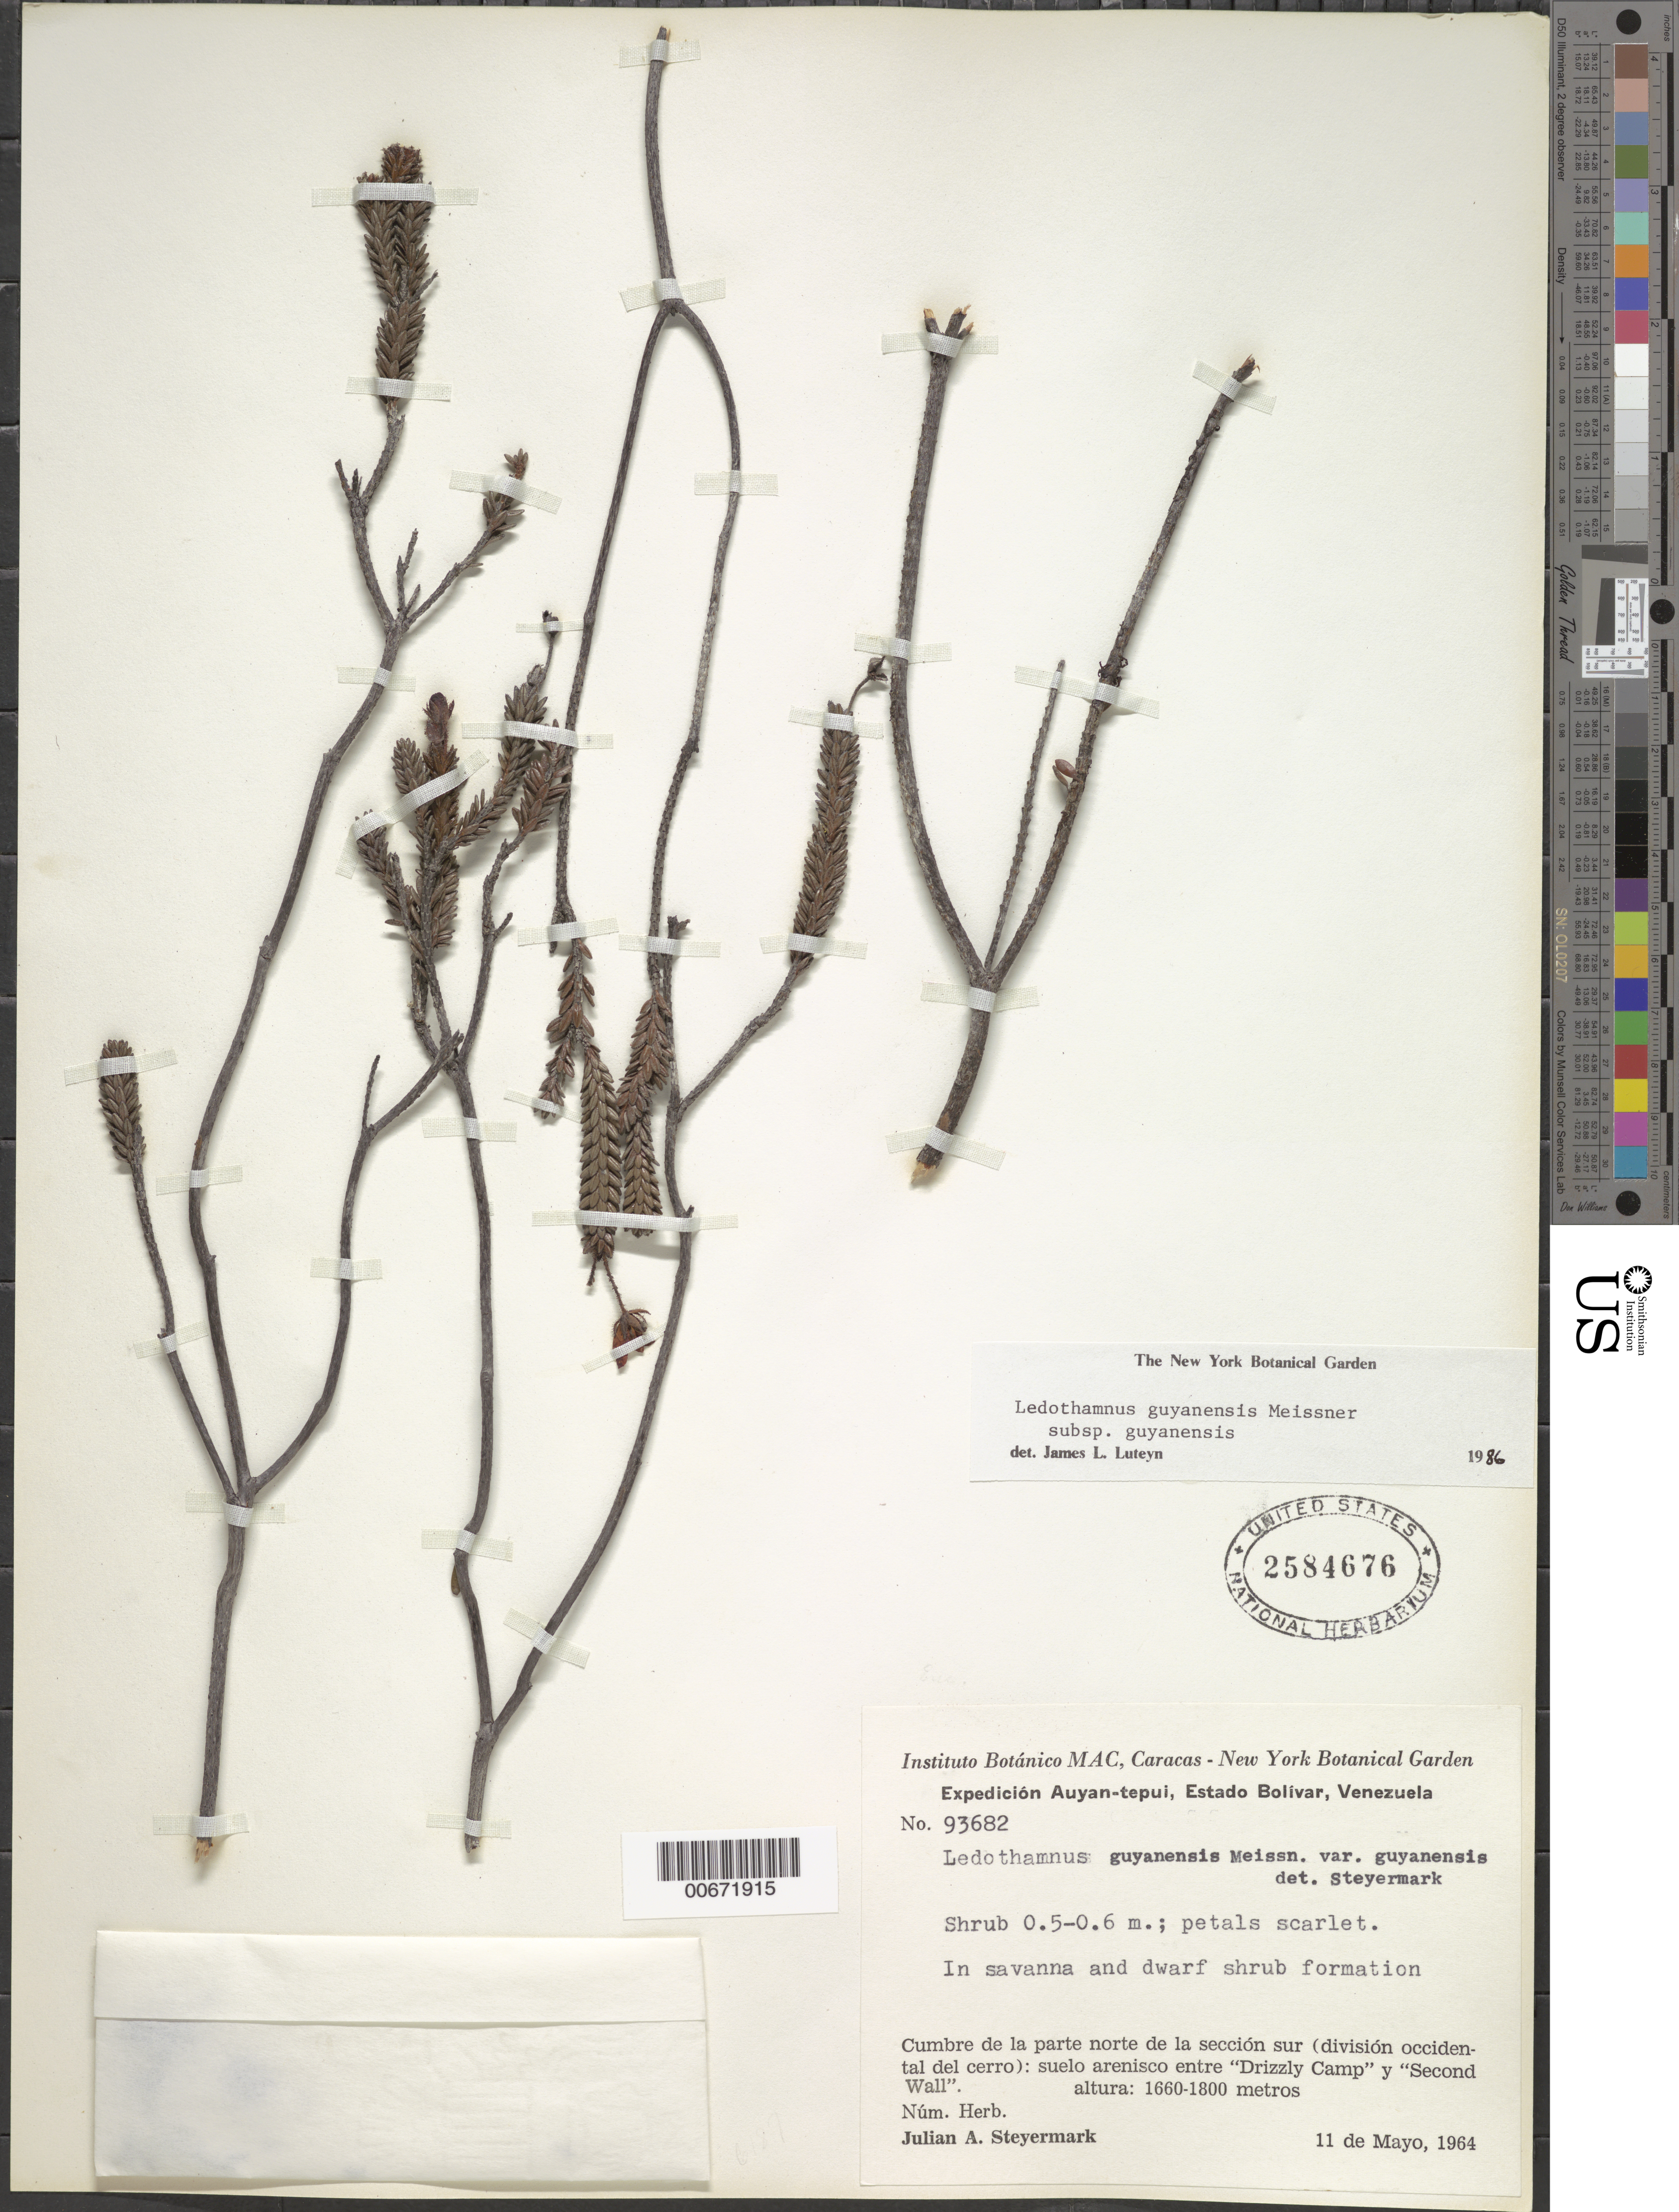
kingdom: Plantae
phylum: Tracheophyta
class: Magnoliopsida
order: Ericales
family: Ericaceae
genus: Ledothamnus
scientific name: Ledothamnus guyanensis subsp. guyanensis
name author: Meisn.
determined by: Luteyn, J. L.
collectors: J. Steyermark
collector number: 93682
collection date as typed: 11-May-64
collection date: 1964-05-11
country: Venezuela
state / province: Bolívar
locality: Auyan-tepuí, cumbre de la parte norte de la sección sur (div. occidental del cerro): entre "Drizzly Camp" y "Second Wall"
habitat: Suelo arenisco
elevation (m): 1660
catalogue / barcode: US 2584676